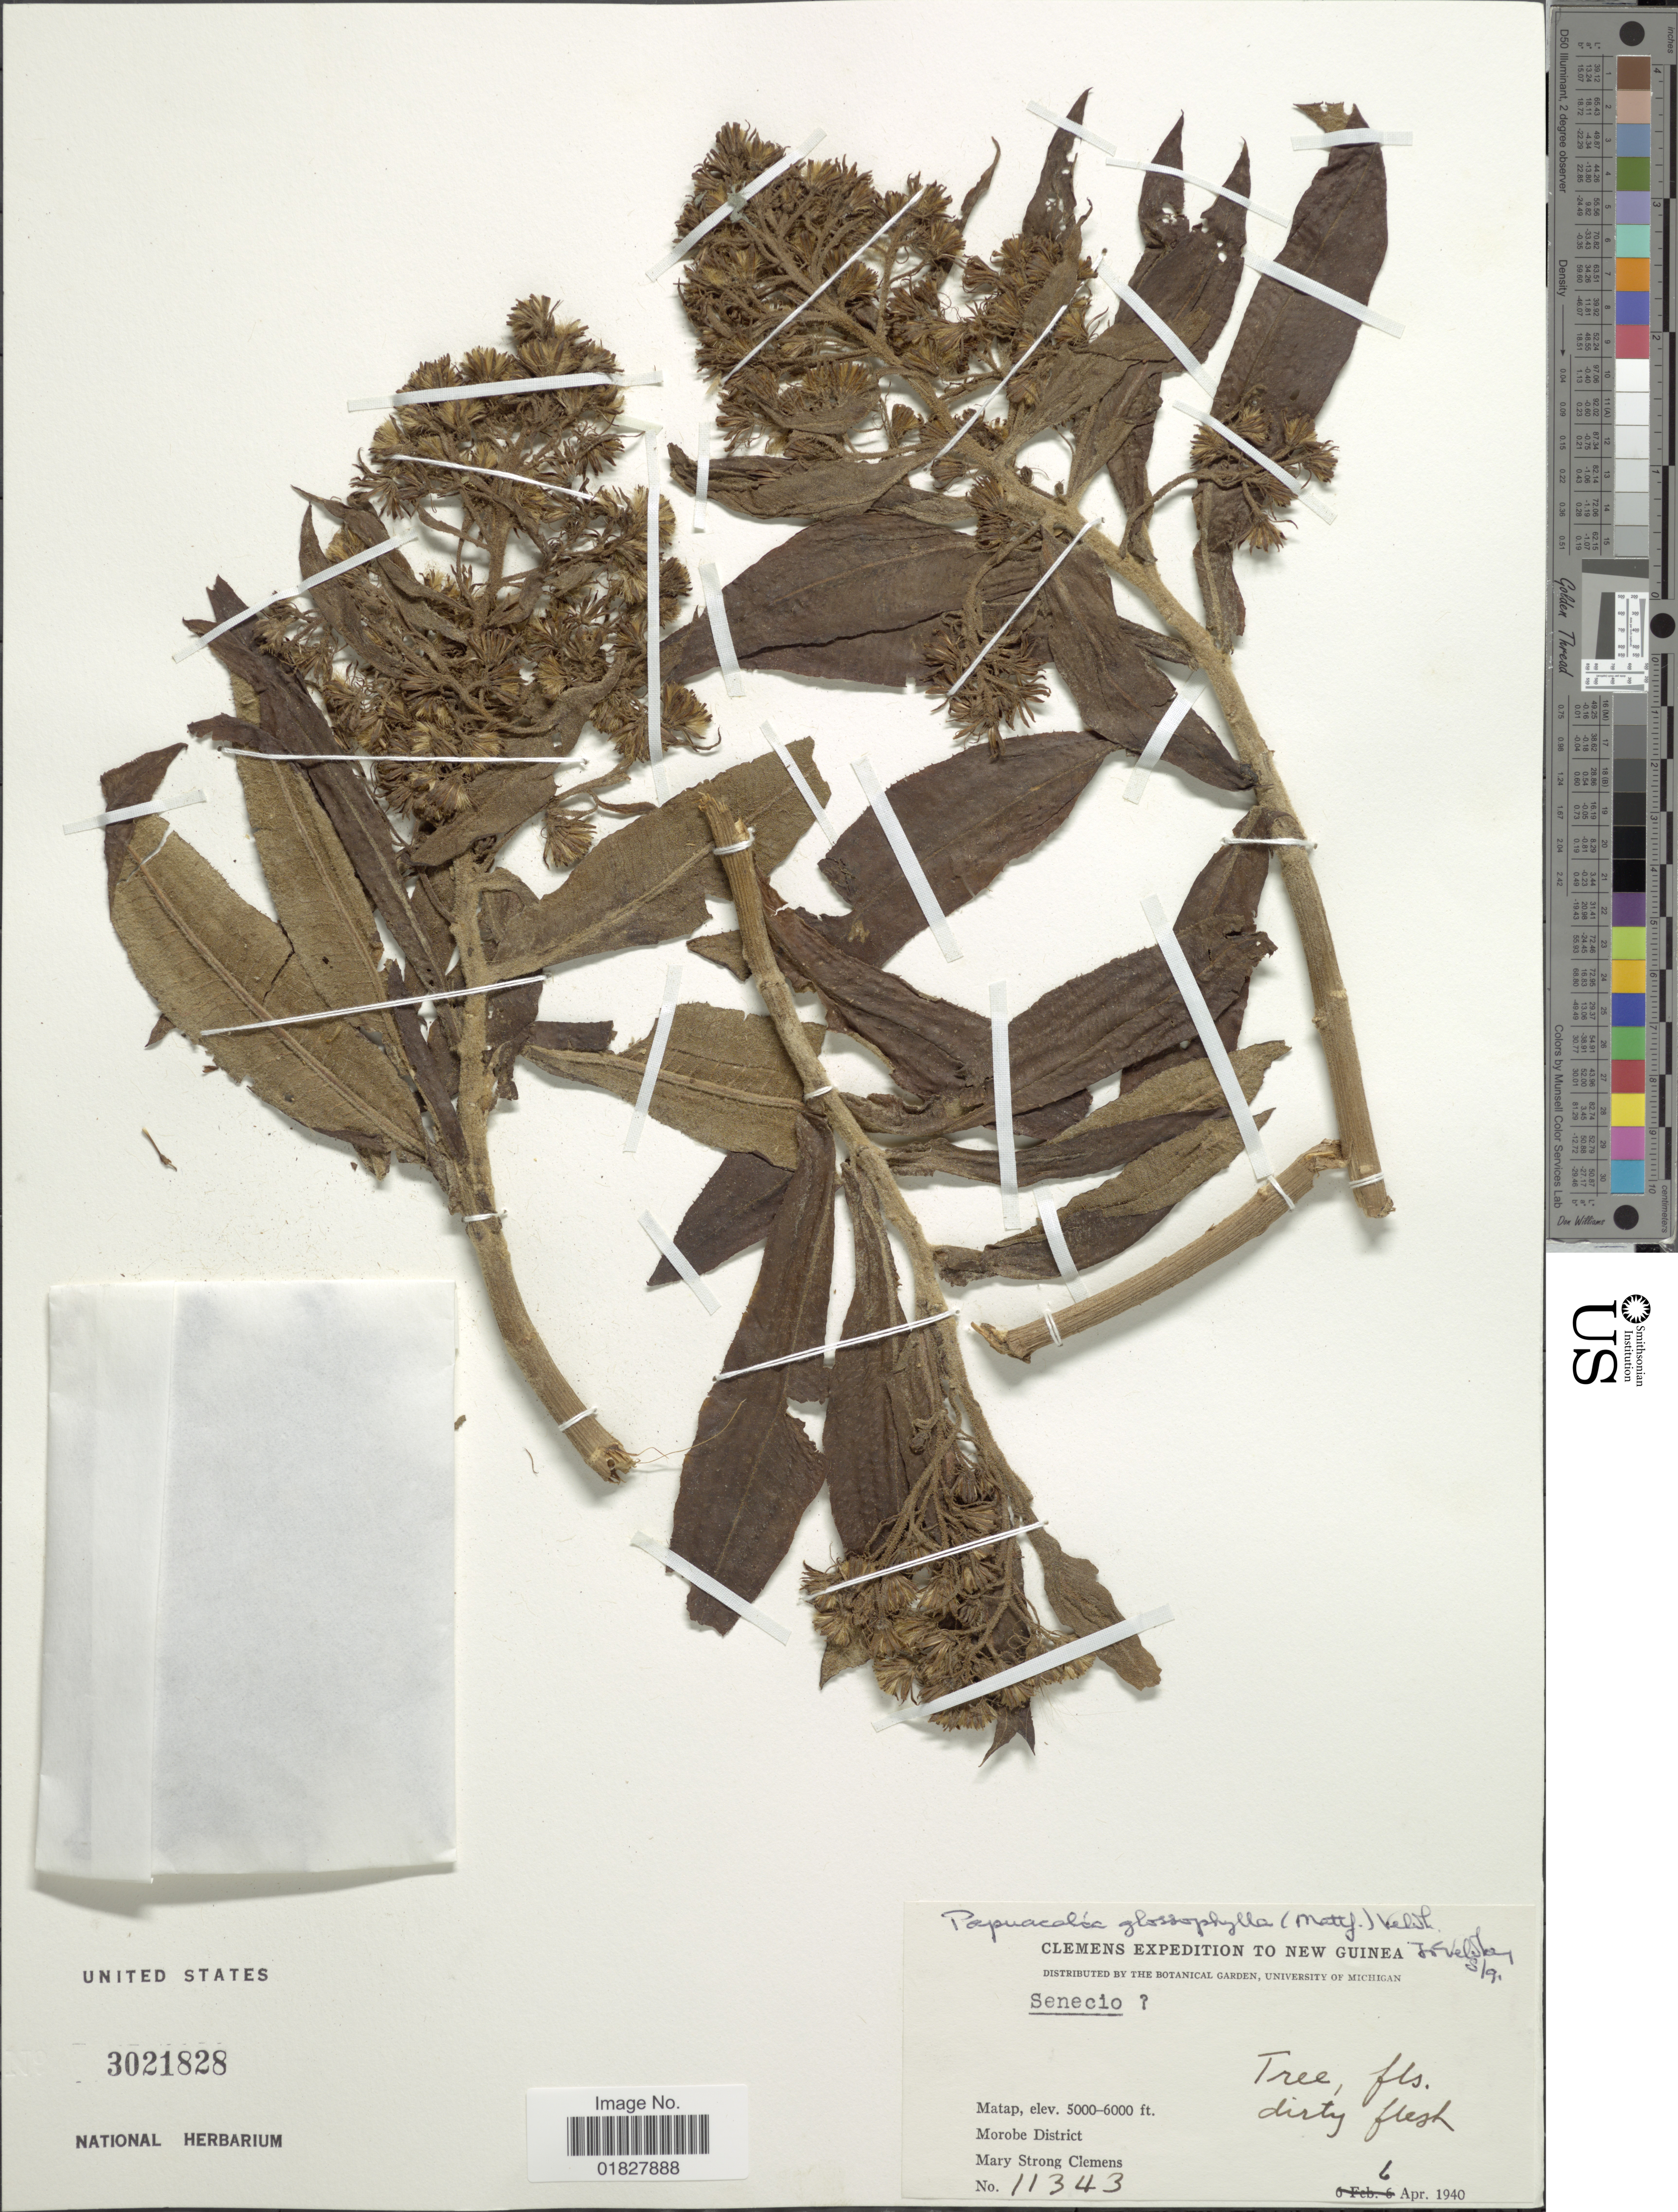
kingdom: Plantae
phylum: Tracheophyta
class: Magnoliopsida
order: Asterales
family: Asteraceae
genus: Papuacalia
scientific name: Papuacalia glossophylla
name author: (Mattf.) Veldkamp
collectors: M. S. Clemens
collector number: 11343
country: Papua New Guinea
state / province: Morobe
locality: New Guinea, Matap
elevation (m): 1524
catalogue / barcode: US 3021828